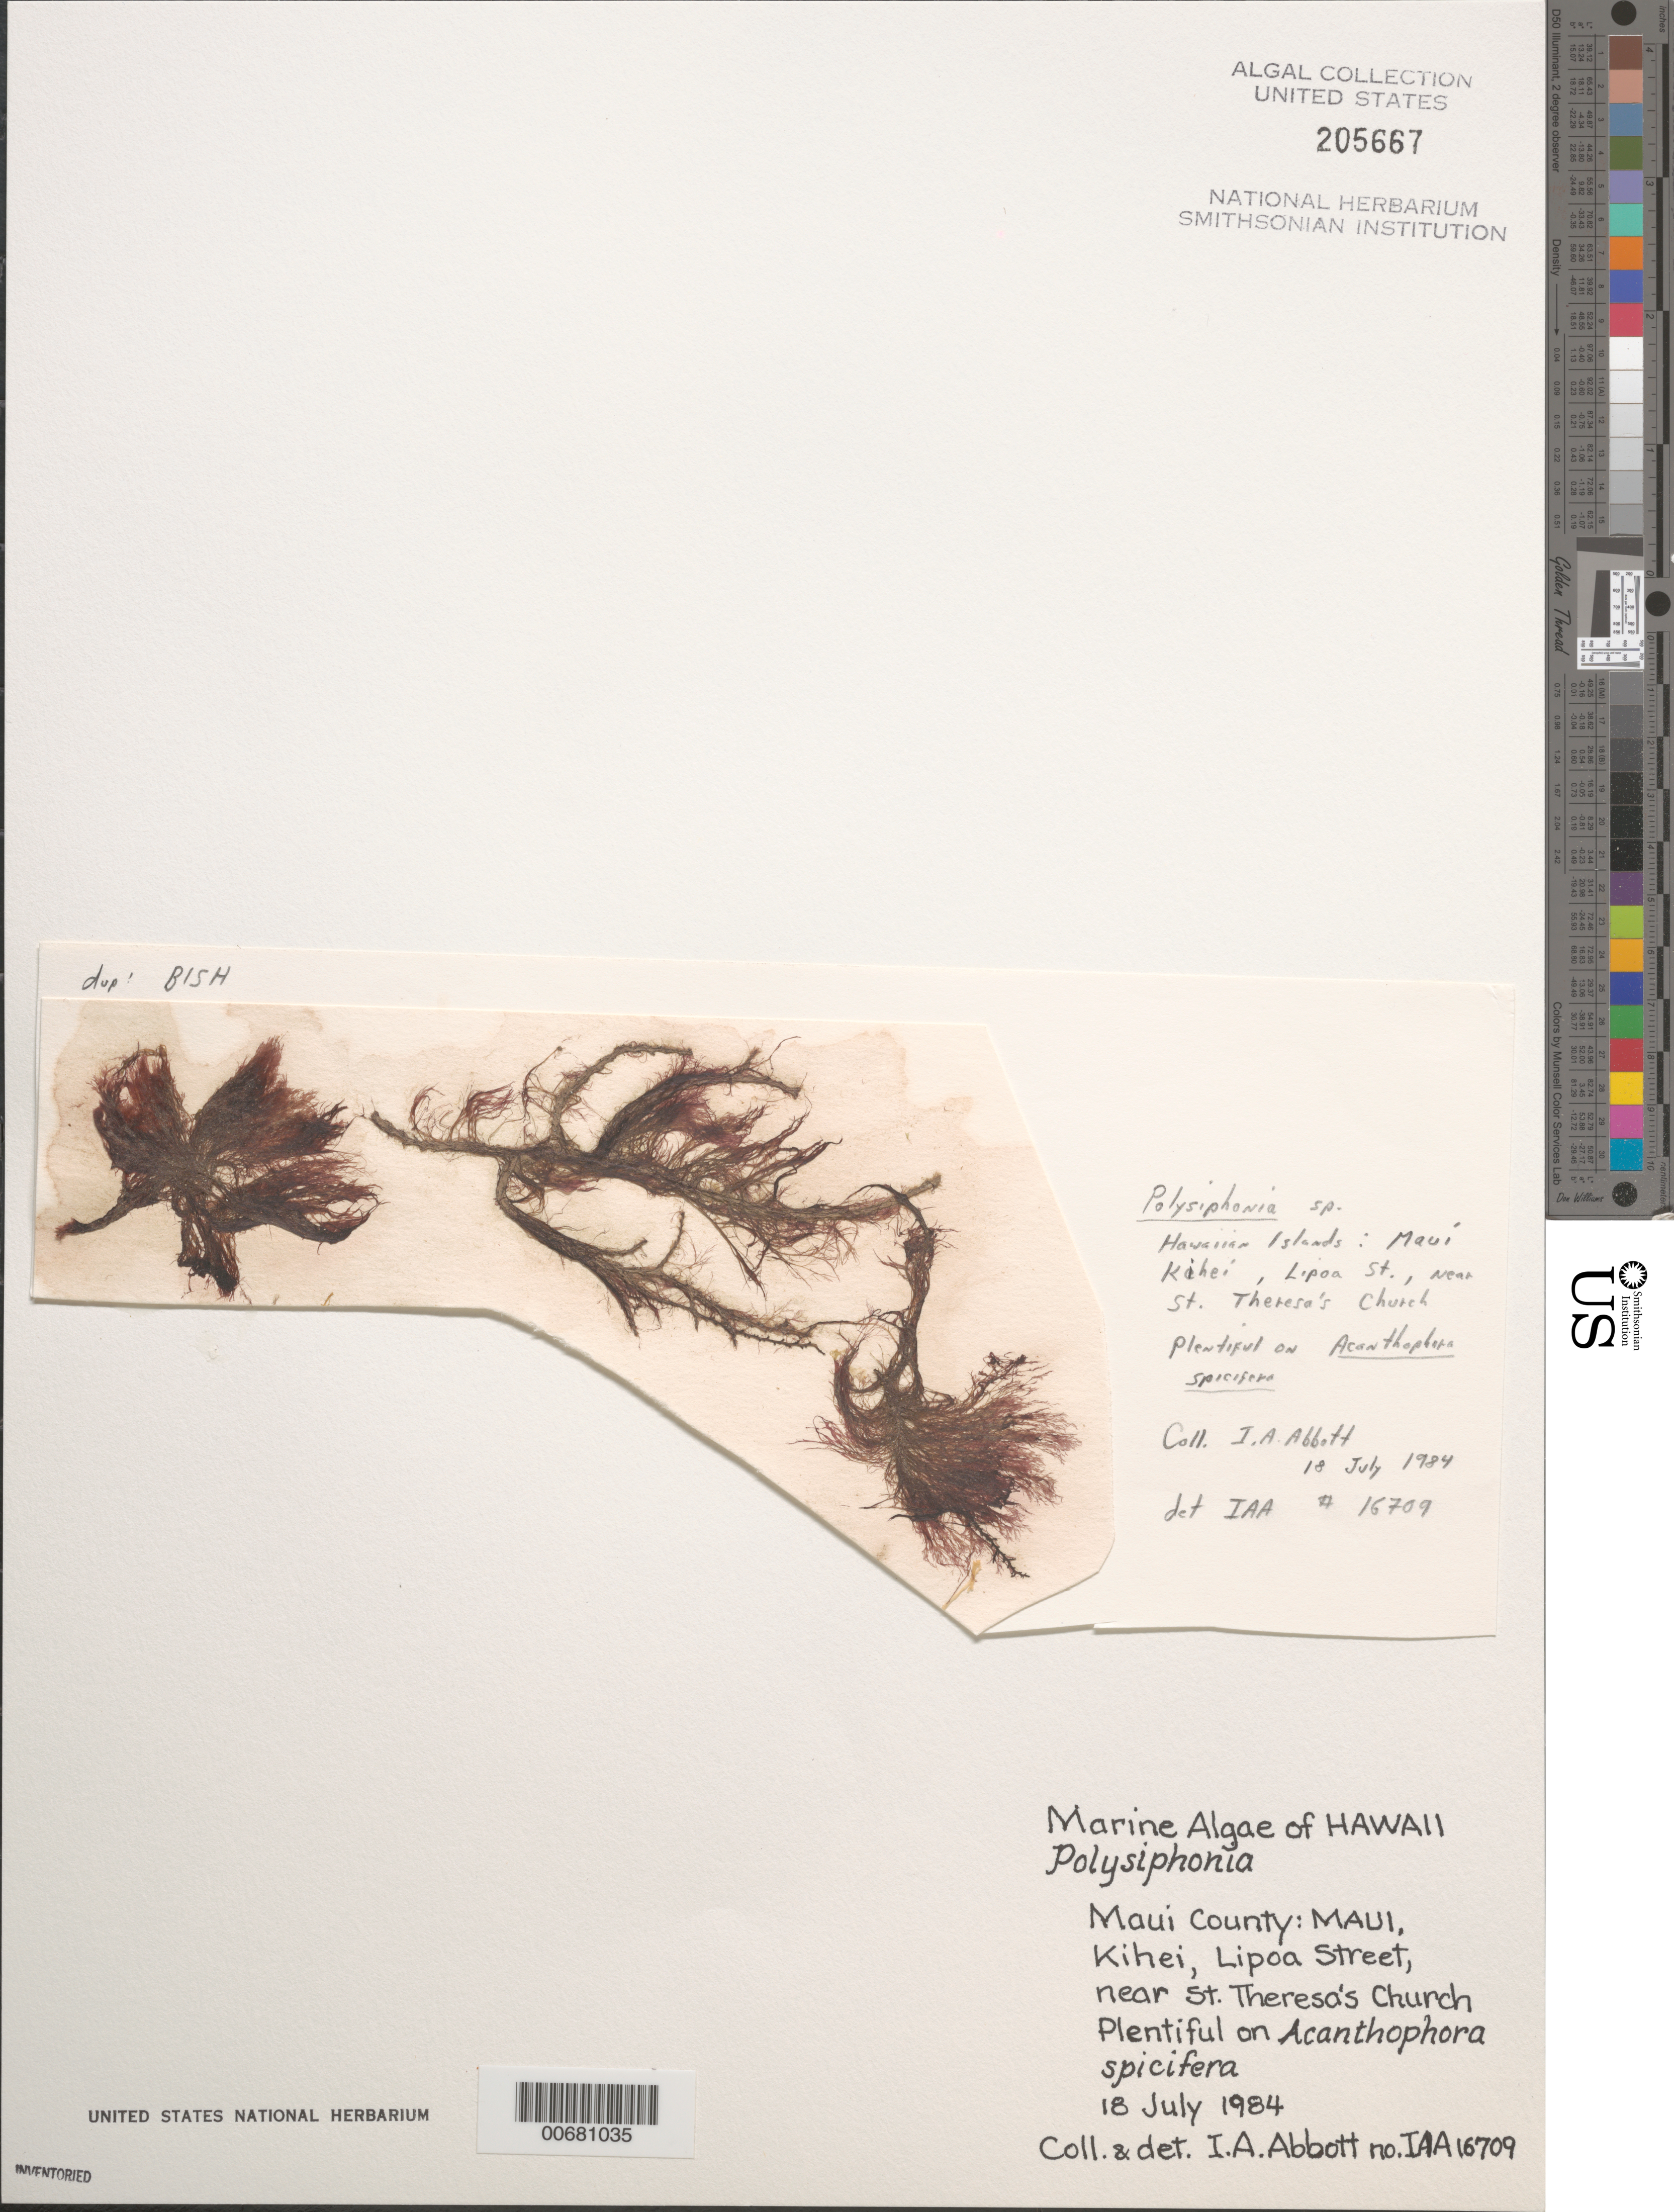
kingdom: Plantae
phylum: Rhodophyta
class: Florideophyceae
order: Ceramiales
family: Rhodomelaceae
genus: Polysiphonia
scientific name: Polysiphonia sp.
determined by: Abbott, Isabella A.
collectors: I. A. Abbott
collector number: IAA 16709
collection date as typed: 18 Jul 1984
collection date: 1984-07-18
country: United States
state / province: Hawaii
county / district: Maui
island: Maui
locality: Kihei, Lipoa Street, near St. Theresa's Church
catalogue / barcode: US 205667